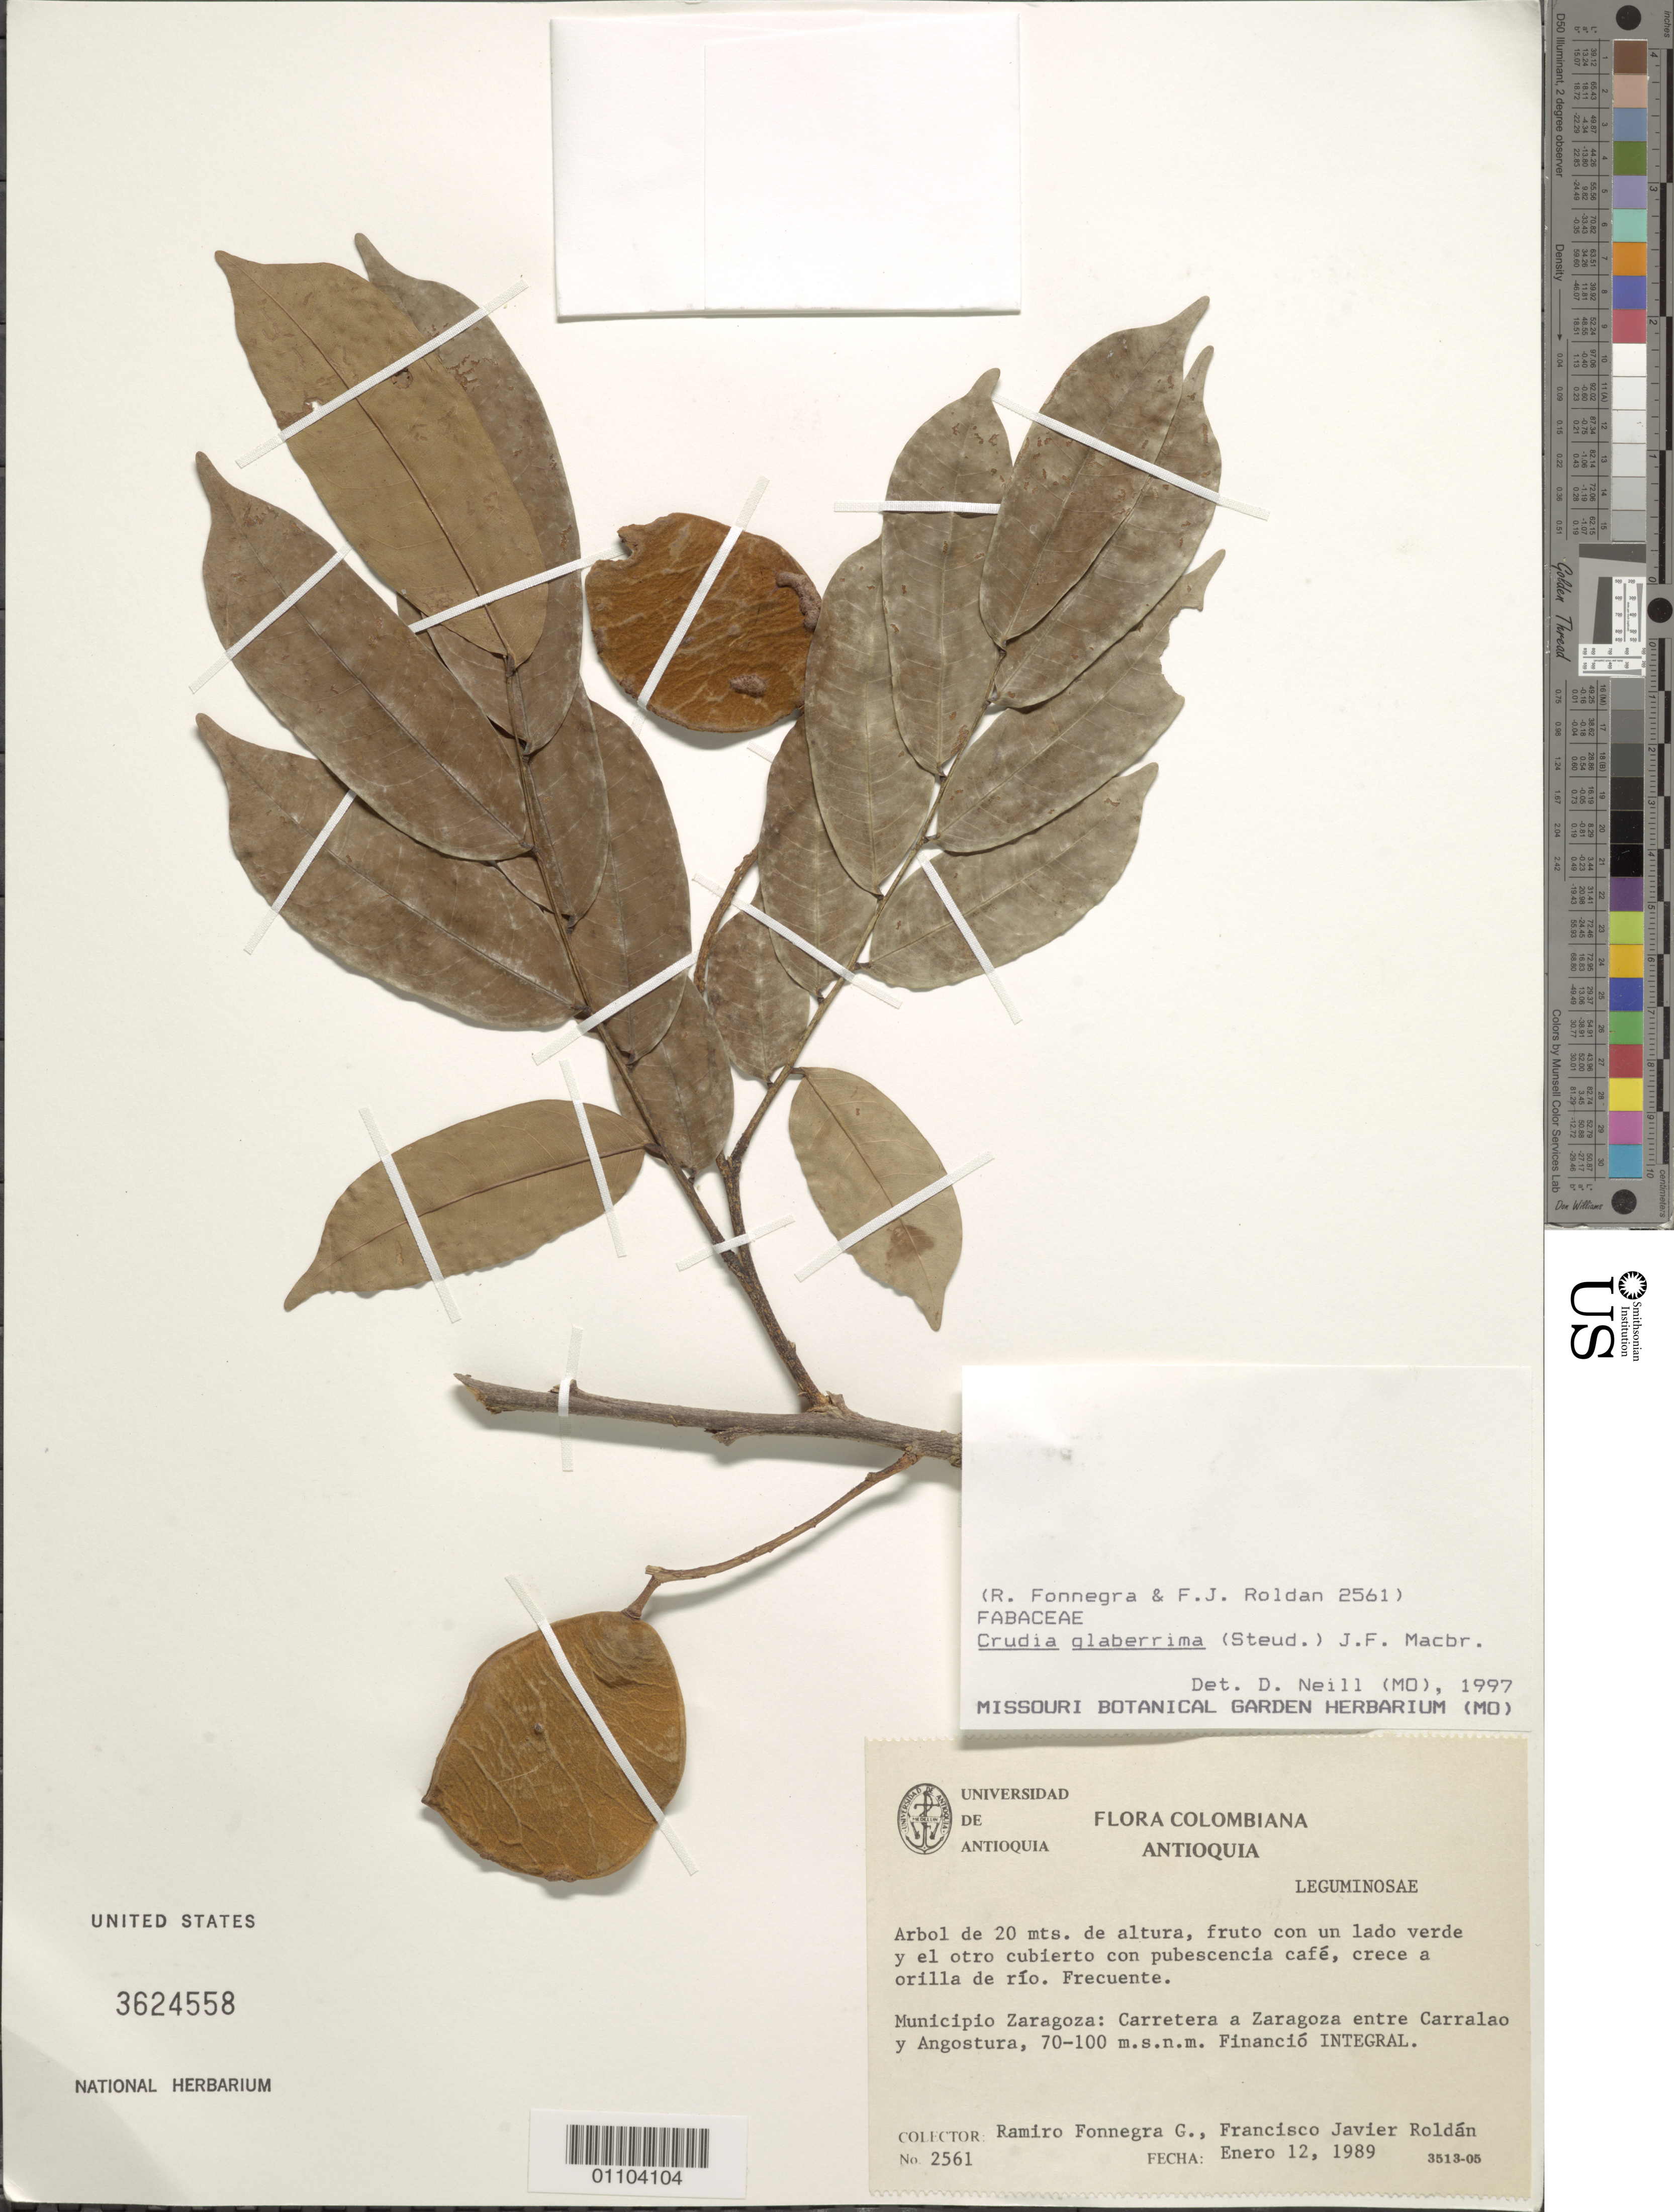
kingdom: Plantae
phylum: Tracheophyta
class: Magnoliopsida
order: Fabales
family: Fabaceae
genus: Crudia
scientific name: Crudia glaberrima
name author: (Steud.) J.F. Macbr.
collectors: R. Fonnegra G. & F. J. Roldán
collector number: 2561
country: Colombia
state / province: Antioquia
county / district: Zaragoza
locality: Carretera a Zar a goza between Carralao and Angostura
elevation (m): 70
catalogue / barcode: US 3624558